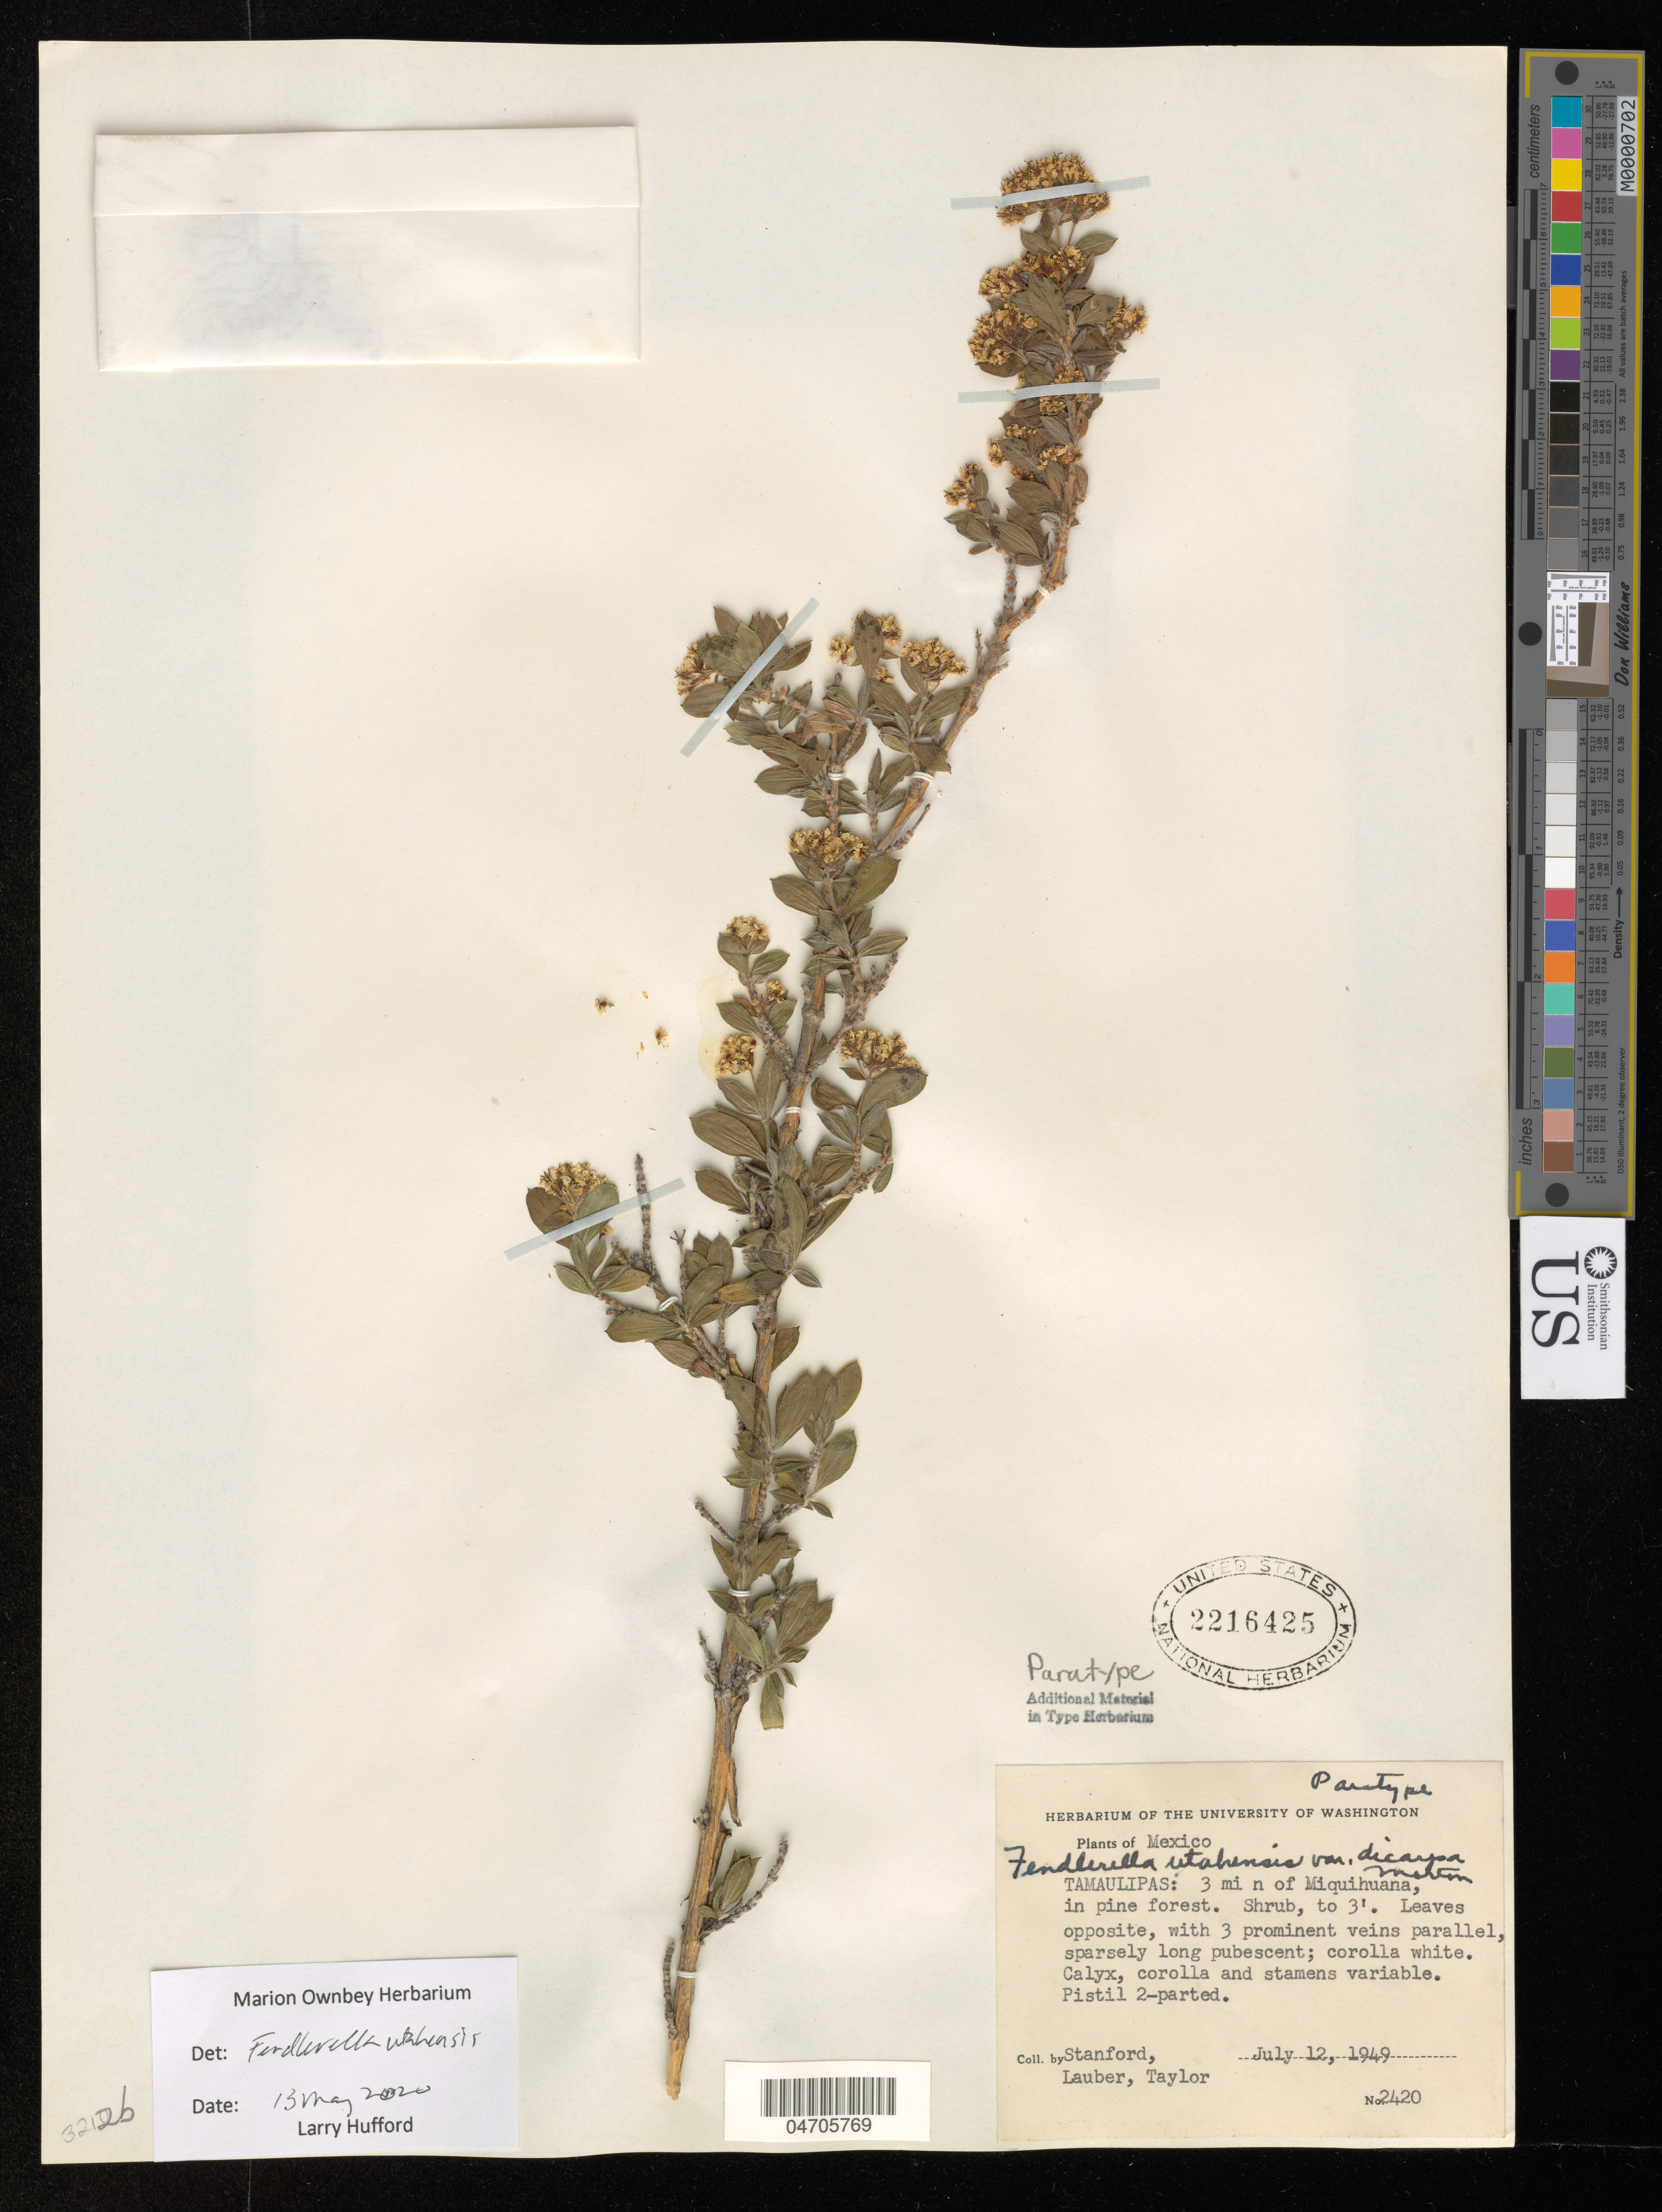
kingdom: Plantae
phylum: Tracheophyta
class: Magnoliopsida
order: Cornales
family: Hydrangeaceae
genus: Fendlerella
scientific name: Fendlerella utahensis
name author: (S. Watson) A. Heller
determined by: Hufford, L.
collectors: -. Stanford, -. Lauber & Taylor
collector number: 2420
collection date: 1949-07-12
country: Mexico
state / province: Tamaulipas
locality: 3 mi n of Miquihuana, in pine forest.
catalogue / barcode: US 2216425